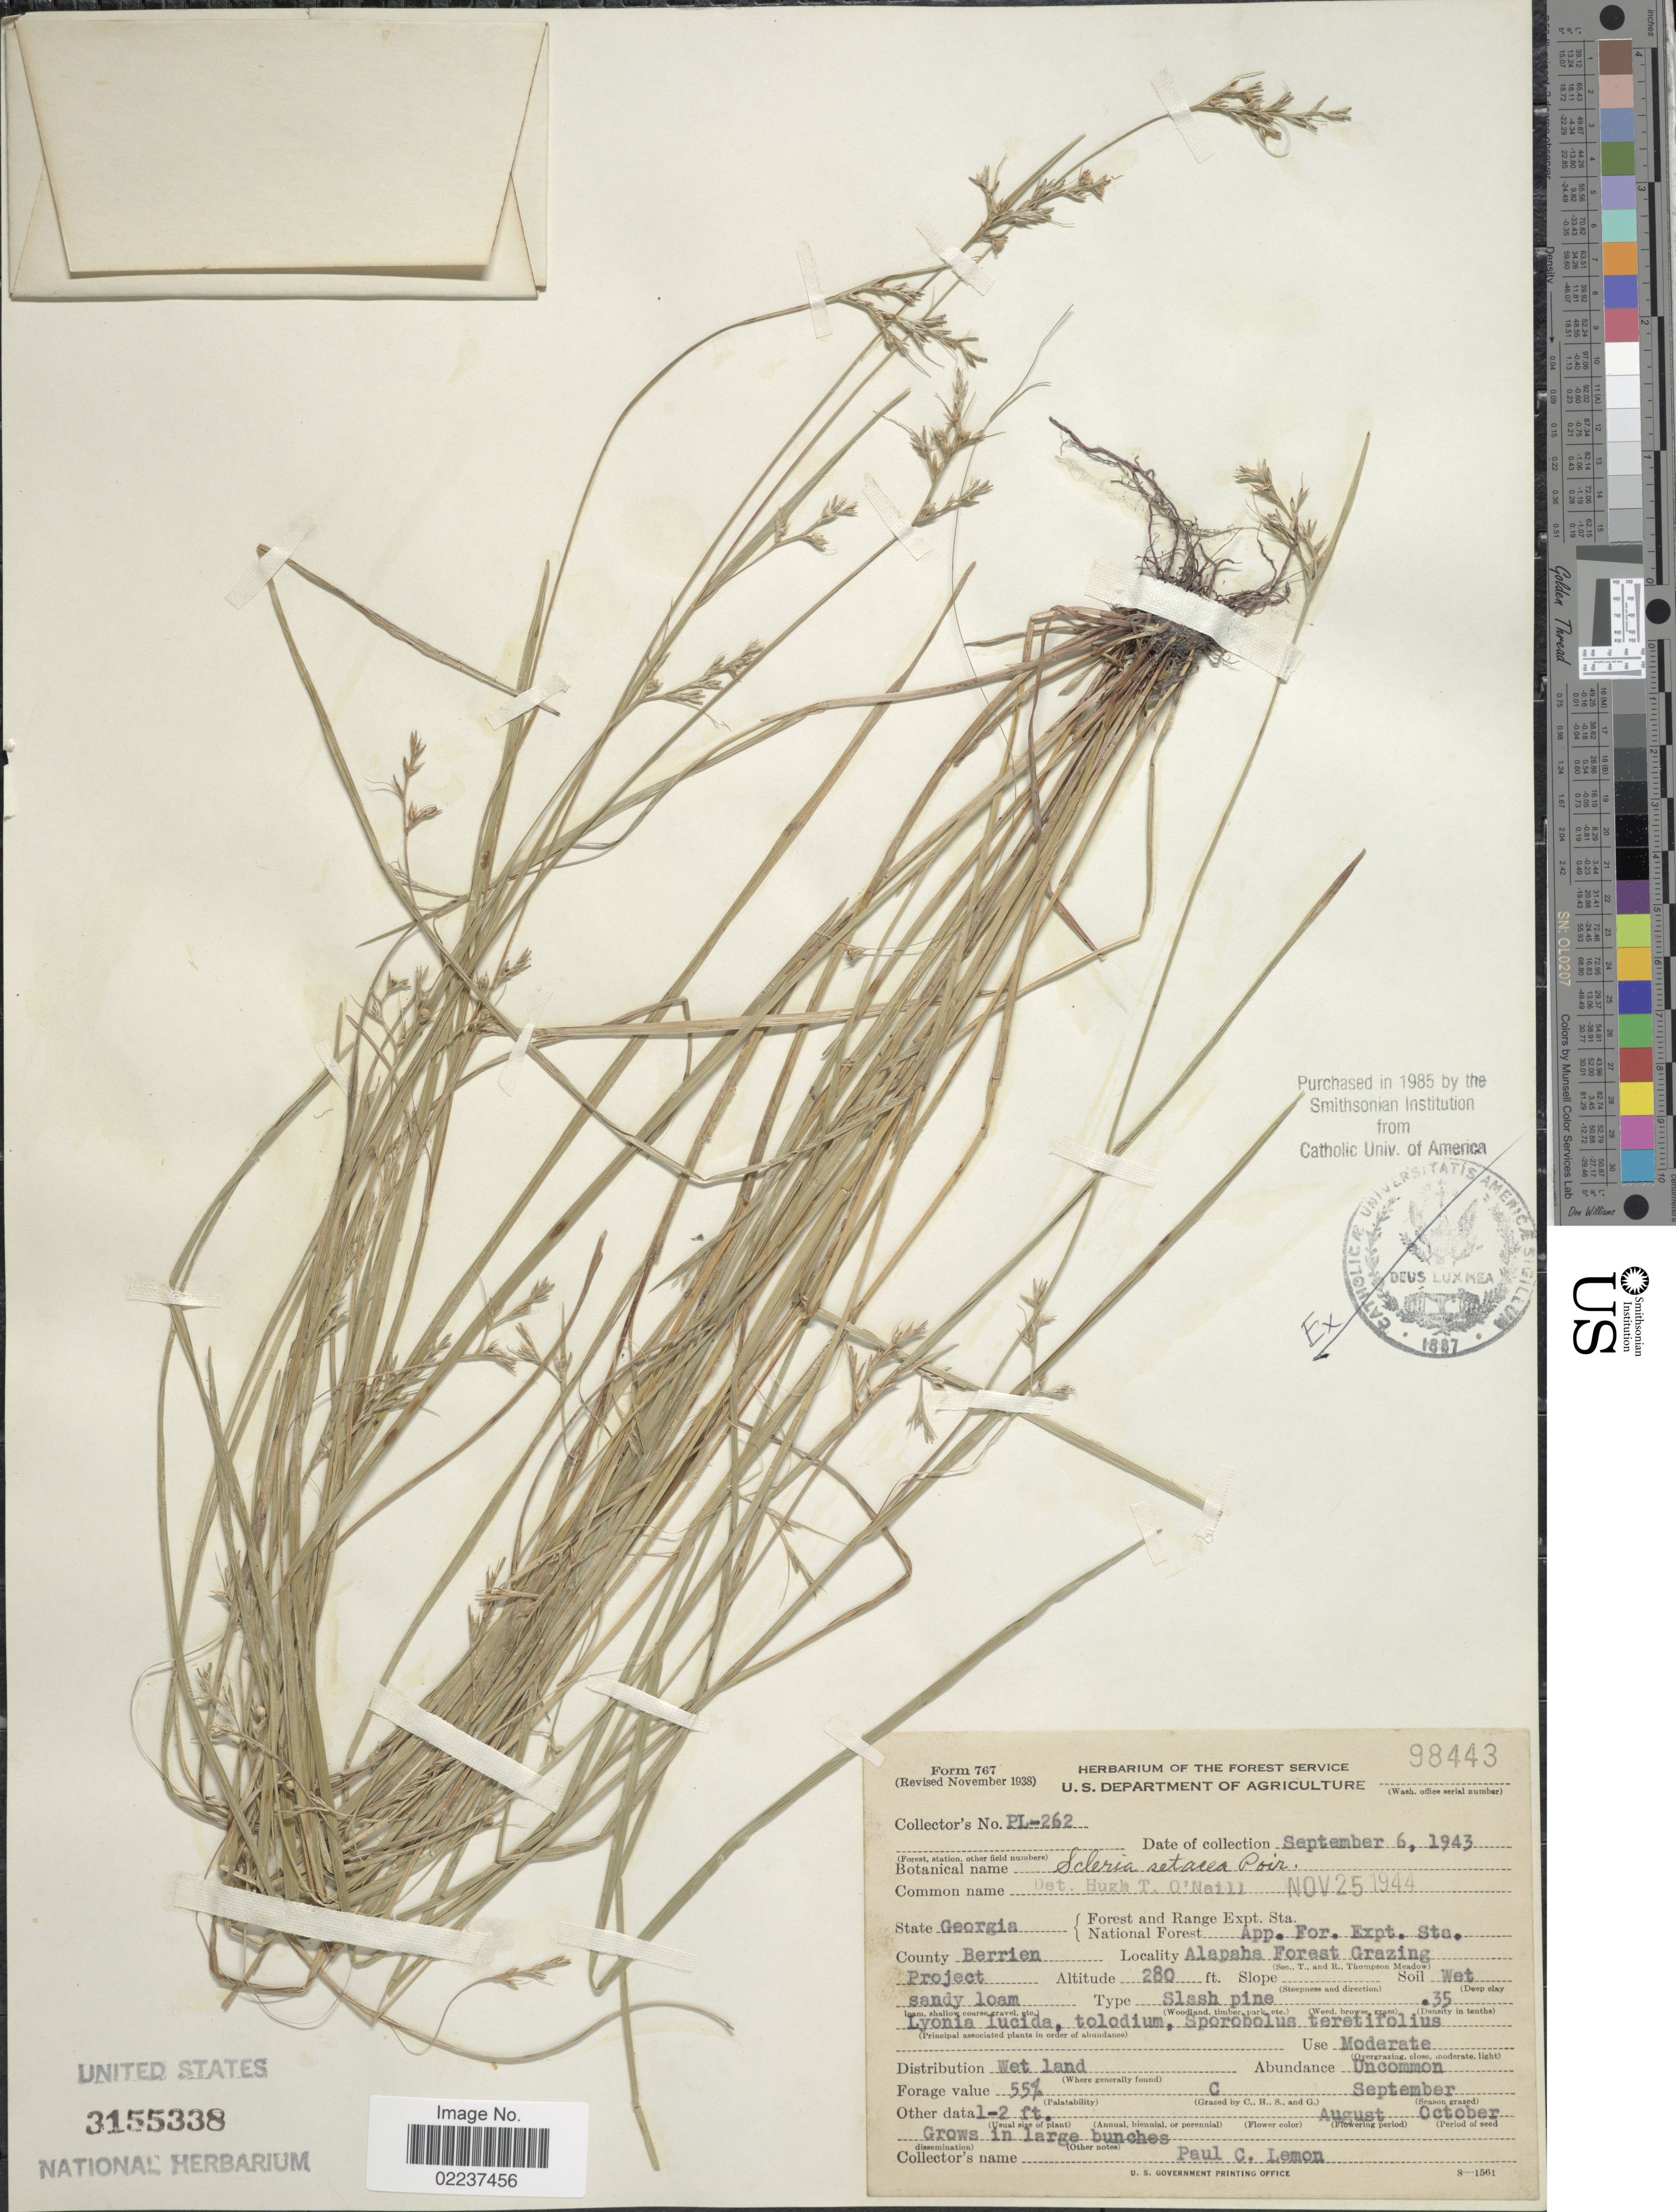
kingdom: Plantae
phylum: Tracheophyta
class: Liliopsida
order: Poales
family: Cyperaceae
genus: Scleria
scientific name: Scleria muehlenbergii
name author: Steud.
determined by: Strong, Mark T., (BOT), Smithsonian Institution - National Museum of Natural History (UNITED STATES)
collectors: P. Lemon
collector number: PL262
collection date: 1943-09-06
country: United States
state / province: Georgia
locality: App. For. Expt. Sta., County Berrien, Alapaha Forest Grazing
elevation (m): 85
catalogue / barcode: US 3155338